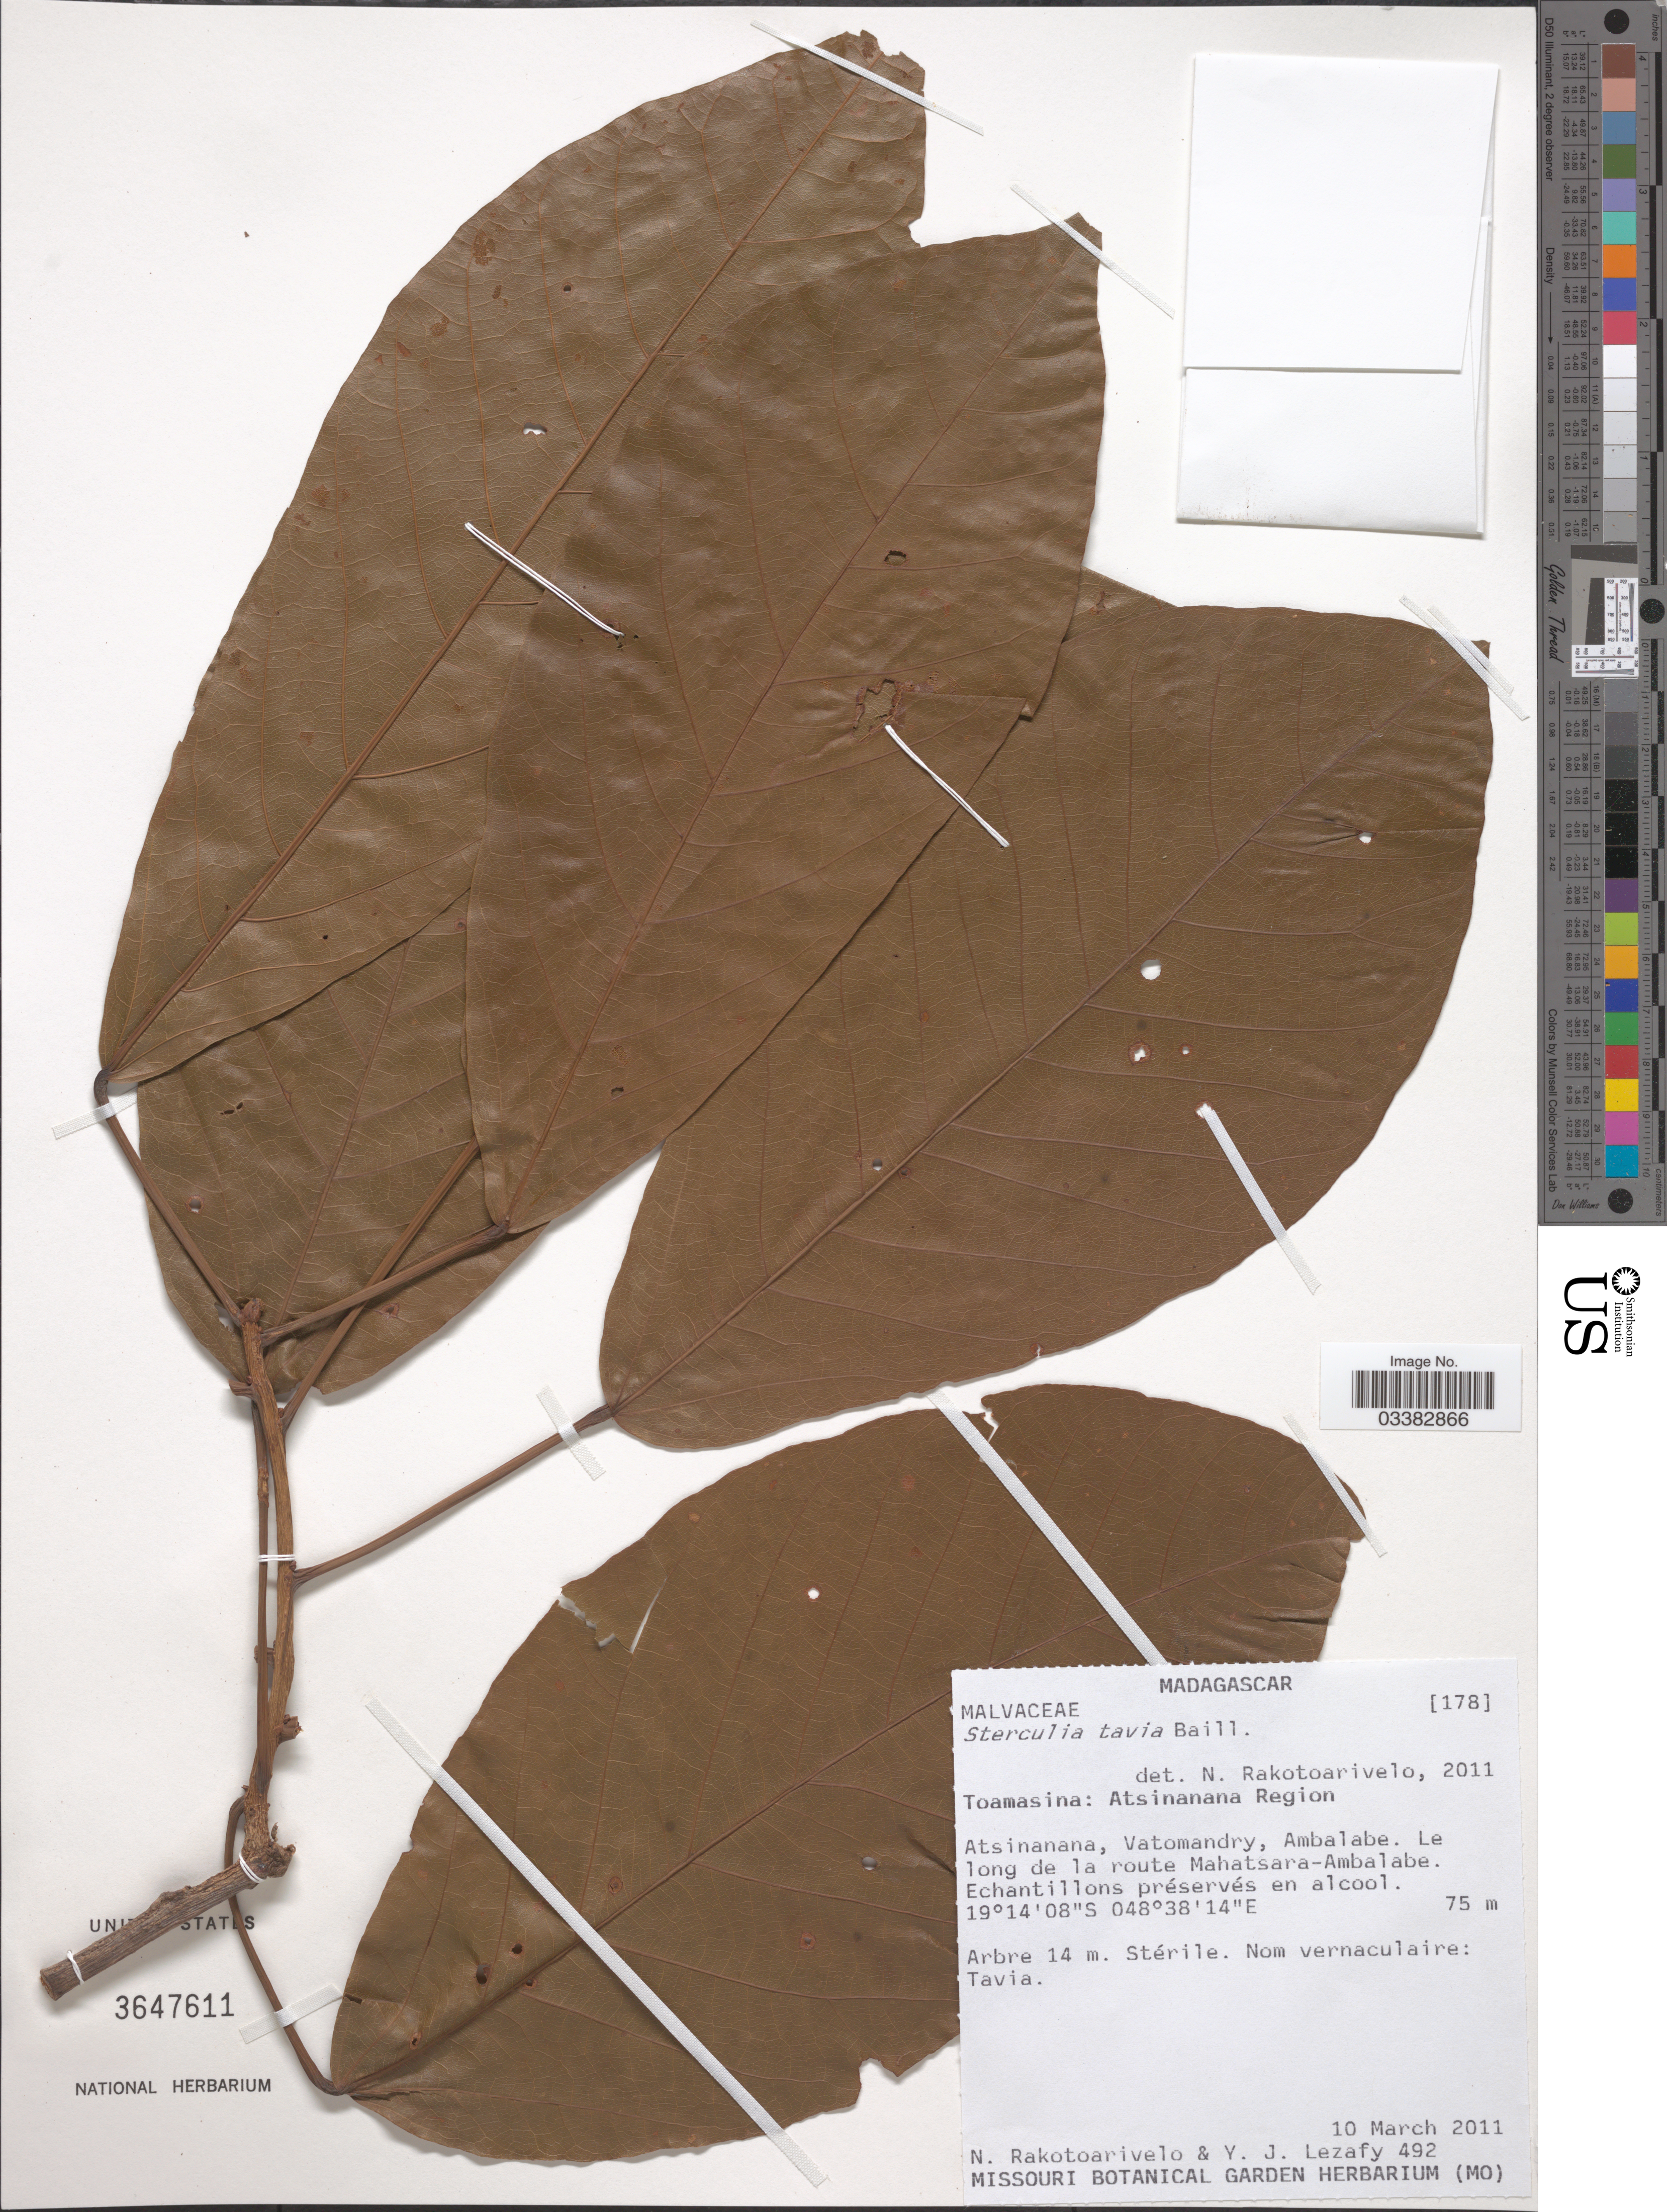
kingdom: Plantae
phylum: Tracheophyta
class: Magnoliopsida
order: Malvales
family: Malvaceae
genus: Sterculia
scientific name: Sterculia tavia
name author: Baill.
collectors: N. Rakotoarivelo & Y. Lezafy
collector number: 492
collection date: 2011-03-10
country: Madagascar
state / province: Atsinanana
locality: Atsinanana Region. Atsinanana, Vatomandry, Ambalabe. Le long de la route Mahatsara-Ambalabe.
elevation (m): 75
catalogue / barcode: US 3647611